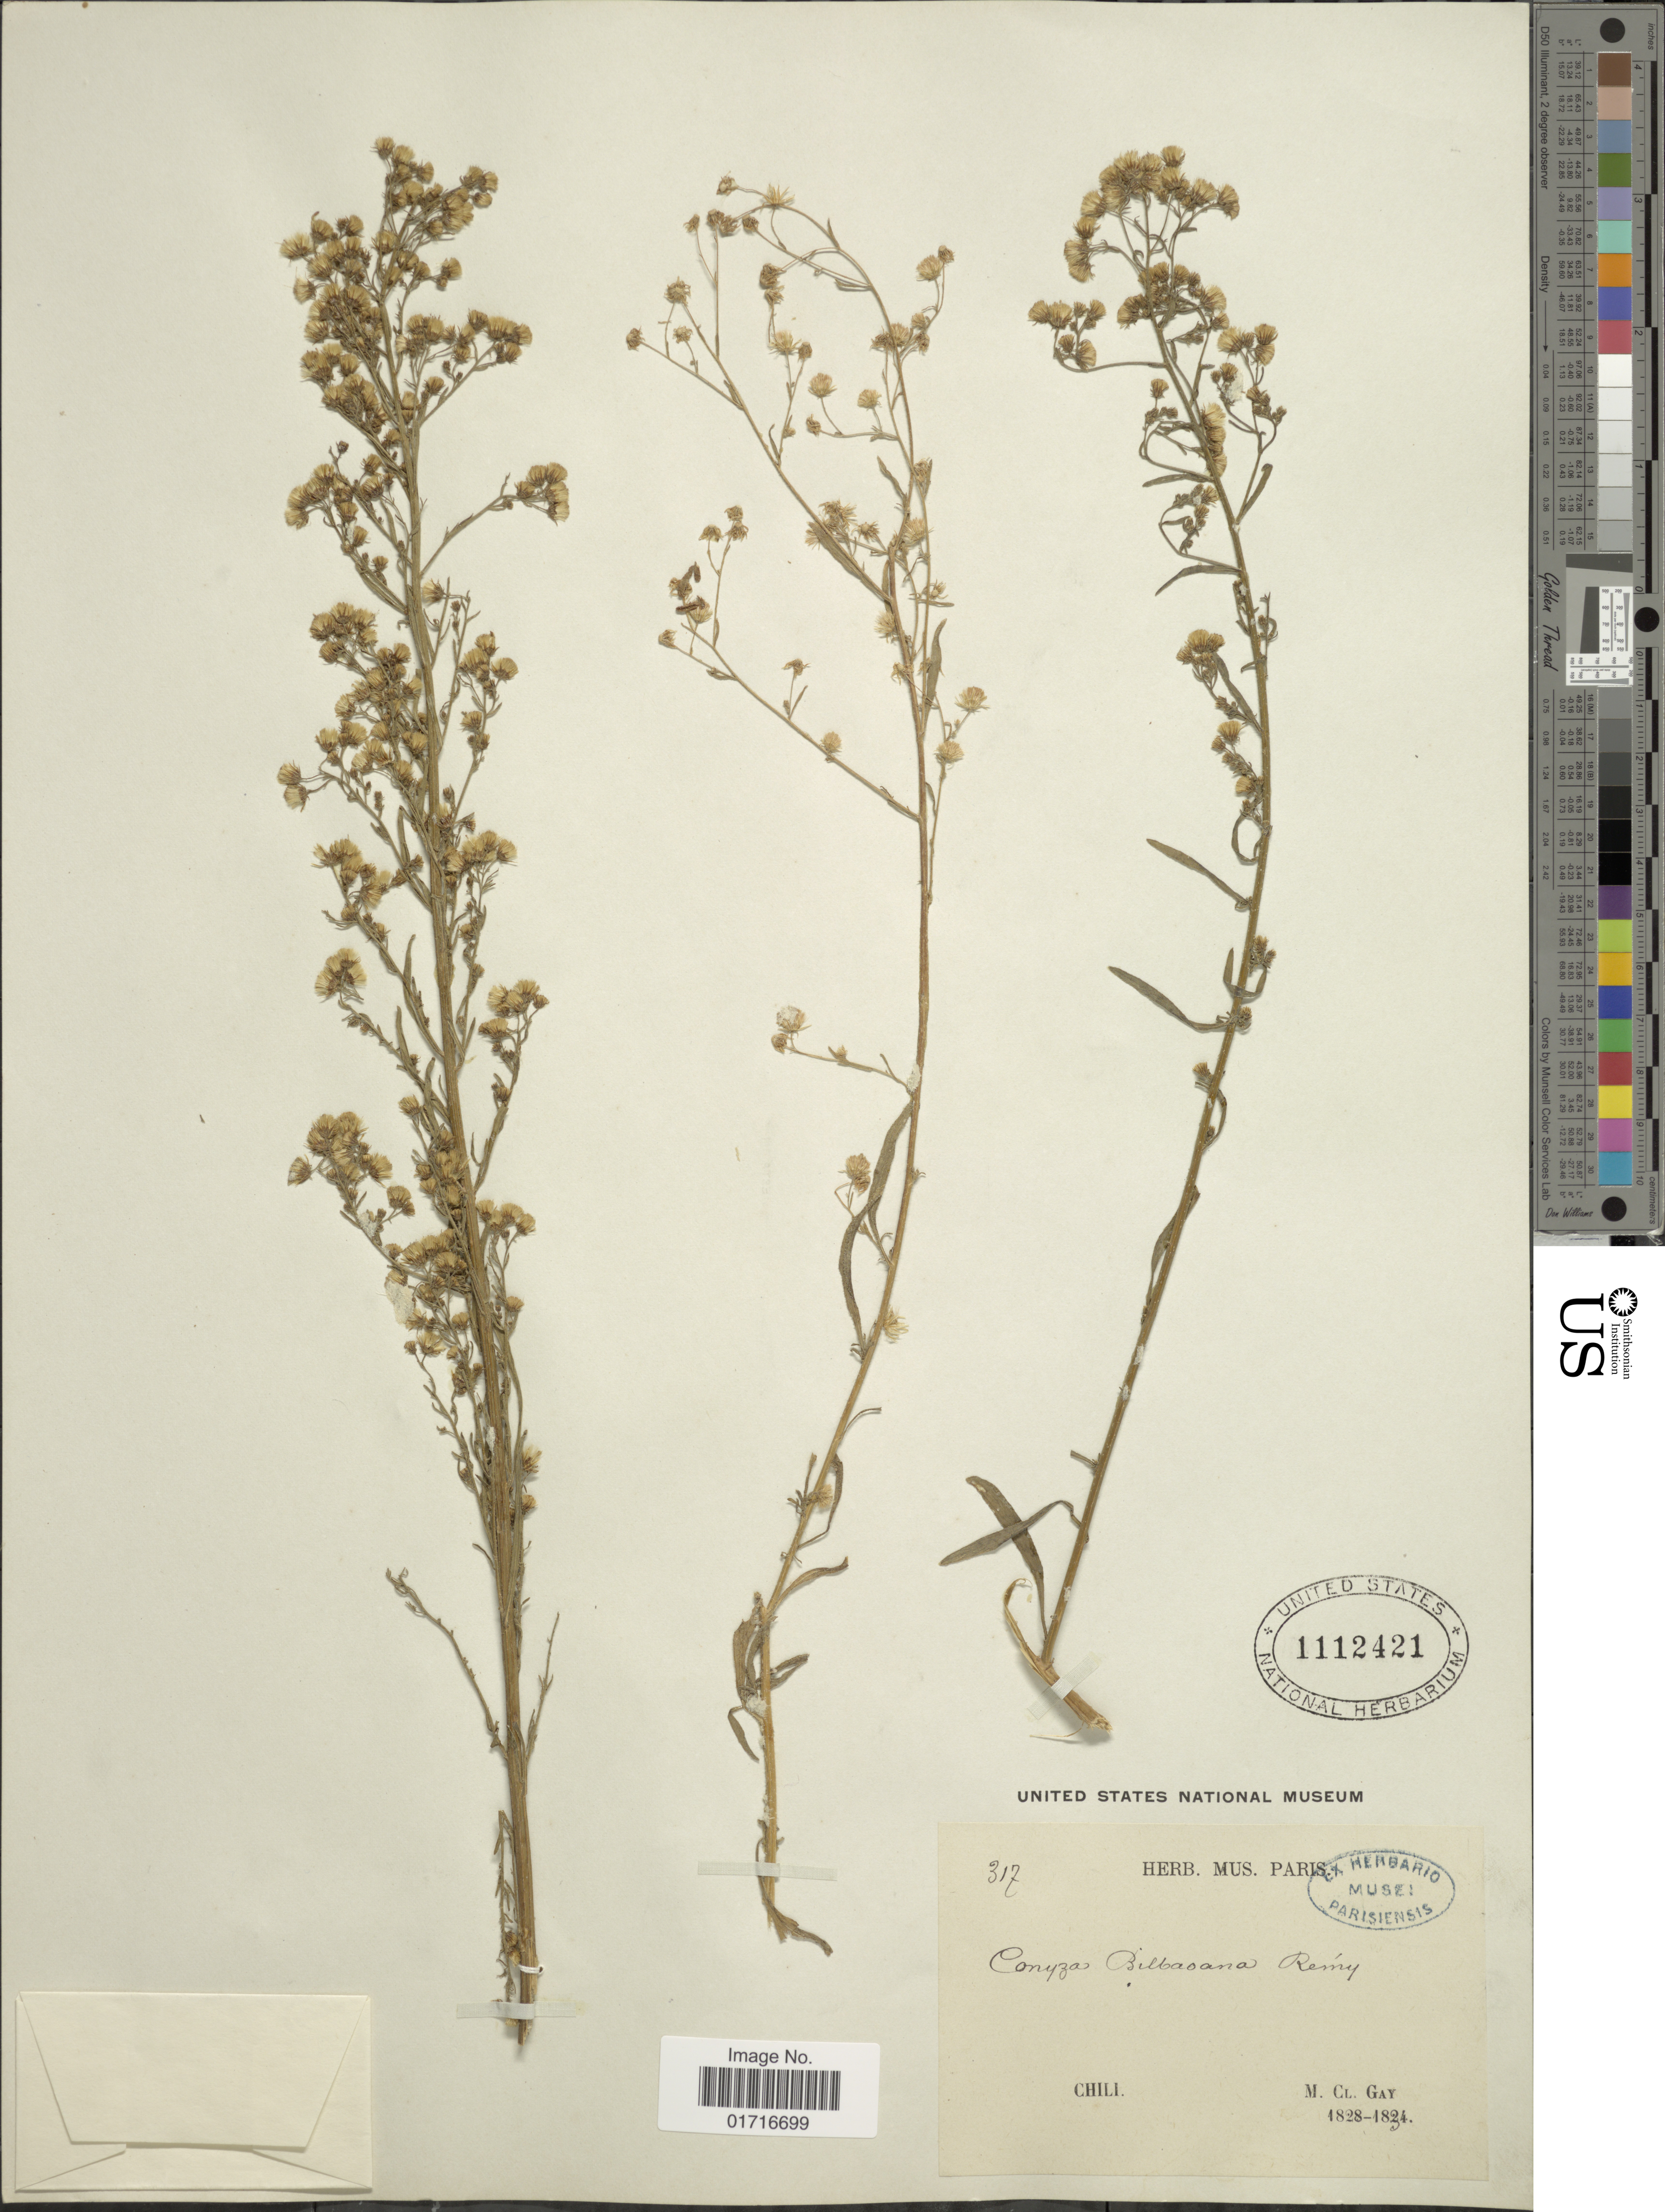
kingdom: Plantae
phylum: Tracheophyta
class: Magnoliopsida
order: Asterales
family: Asteraceae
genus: Conyza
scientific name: Conyza bilbaoana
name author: J. Rémy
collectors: M. Gay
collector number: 317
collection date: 1828/1834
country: Chile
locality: Chili.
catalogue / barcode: US 1112421